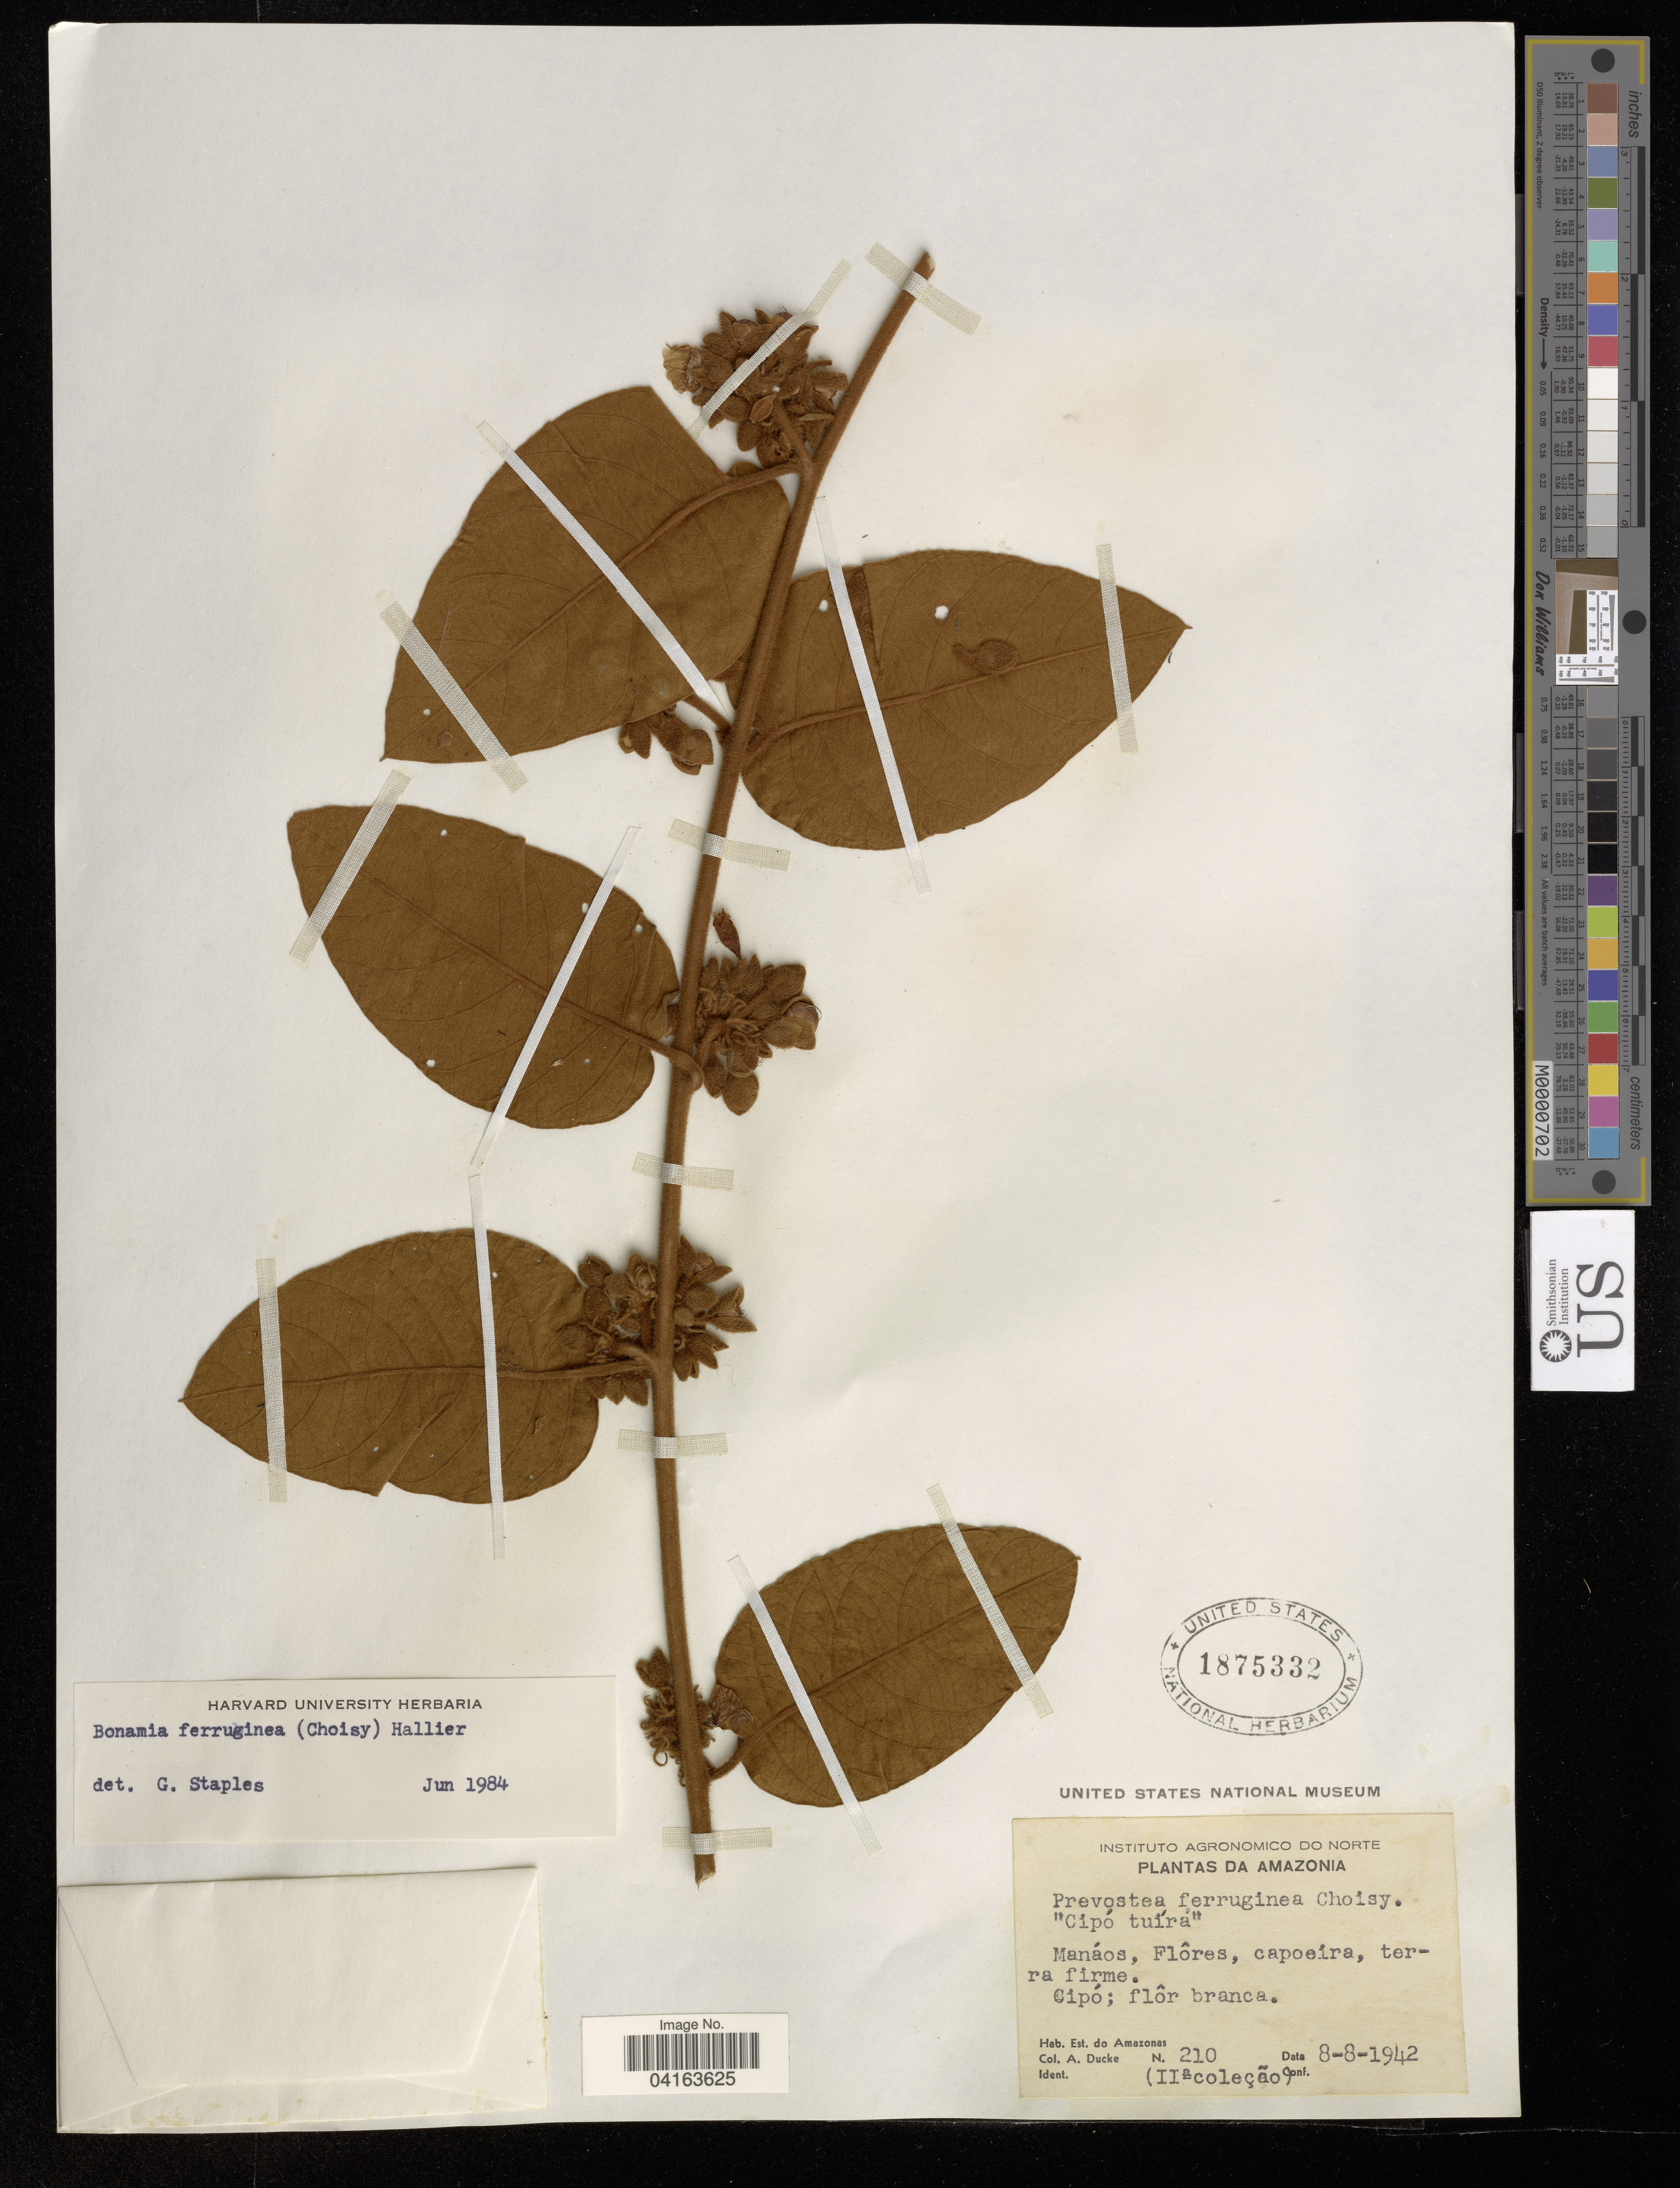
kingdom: Plantae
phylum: Tracheophyta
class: Magnoliopsida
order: Solanales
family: Convolvulaceae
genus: Bonamia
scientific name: Bonamia ferruginea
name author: (Choisy) Hallier f.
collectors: A. Ducke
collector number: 210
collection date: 1942-08-08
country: Brazil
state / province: Amazonas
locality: Est. do Amazonas.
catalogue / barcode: US 1875332